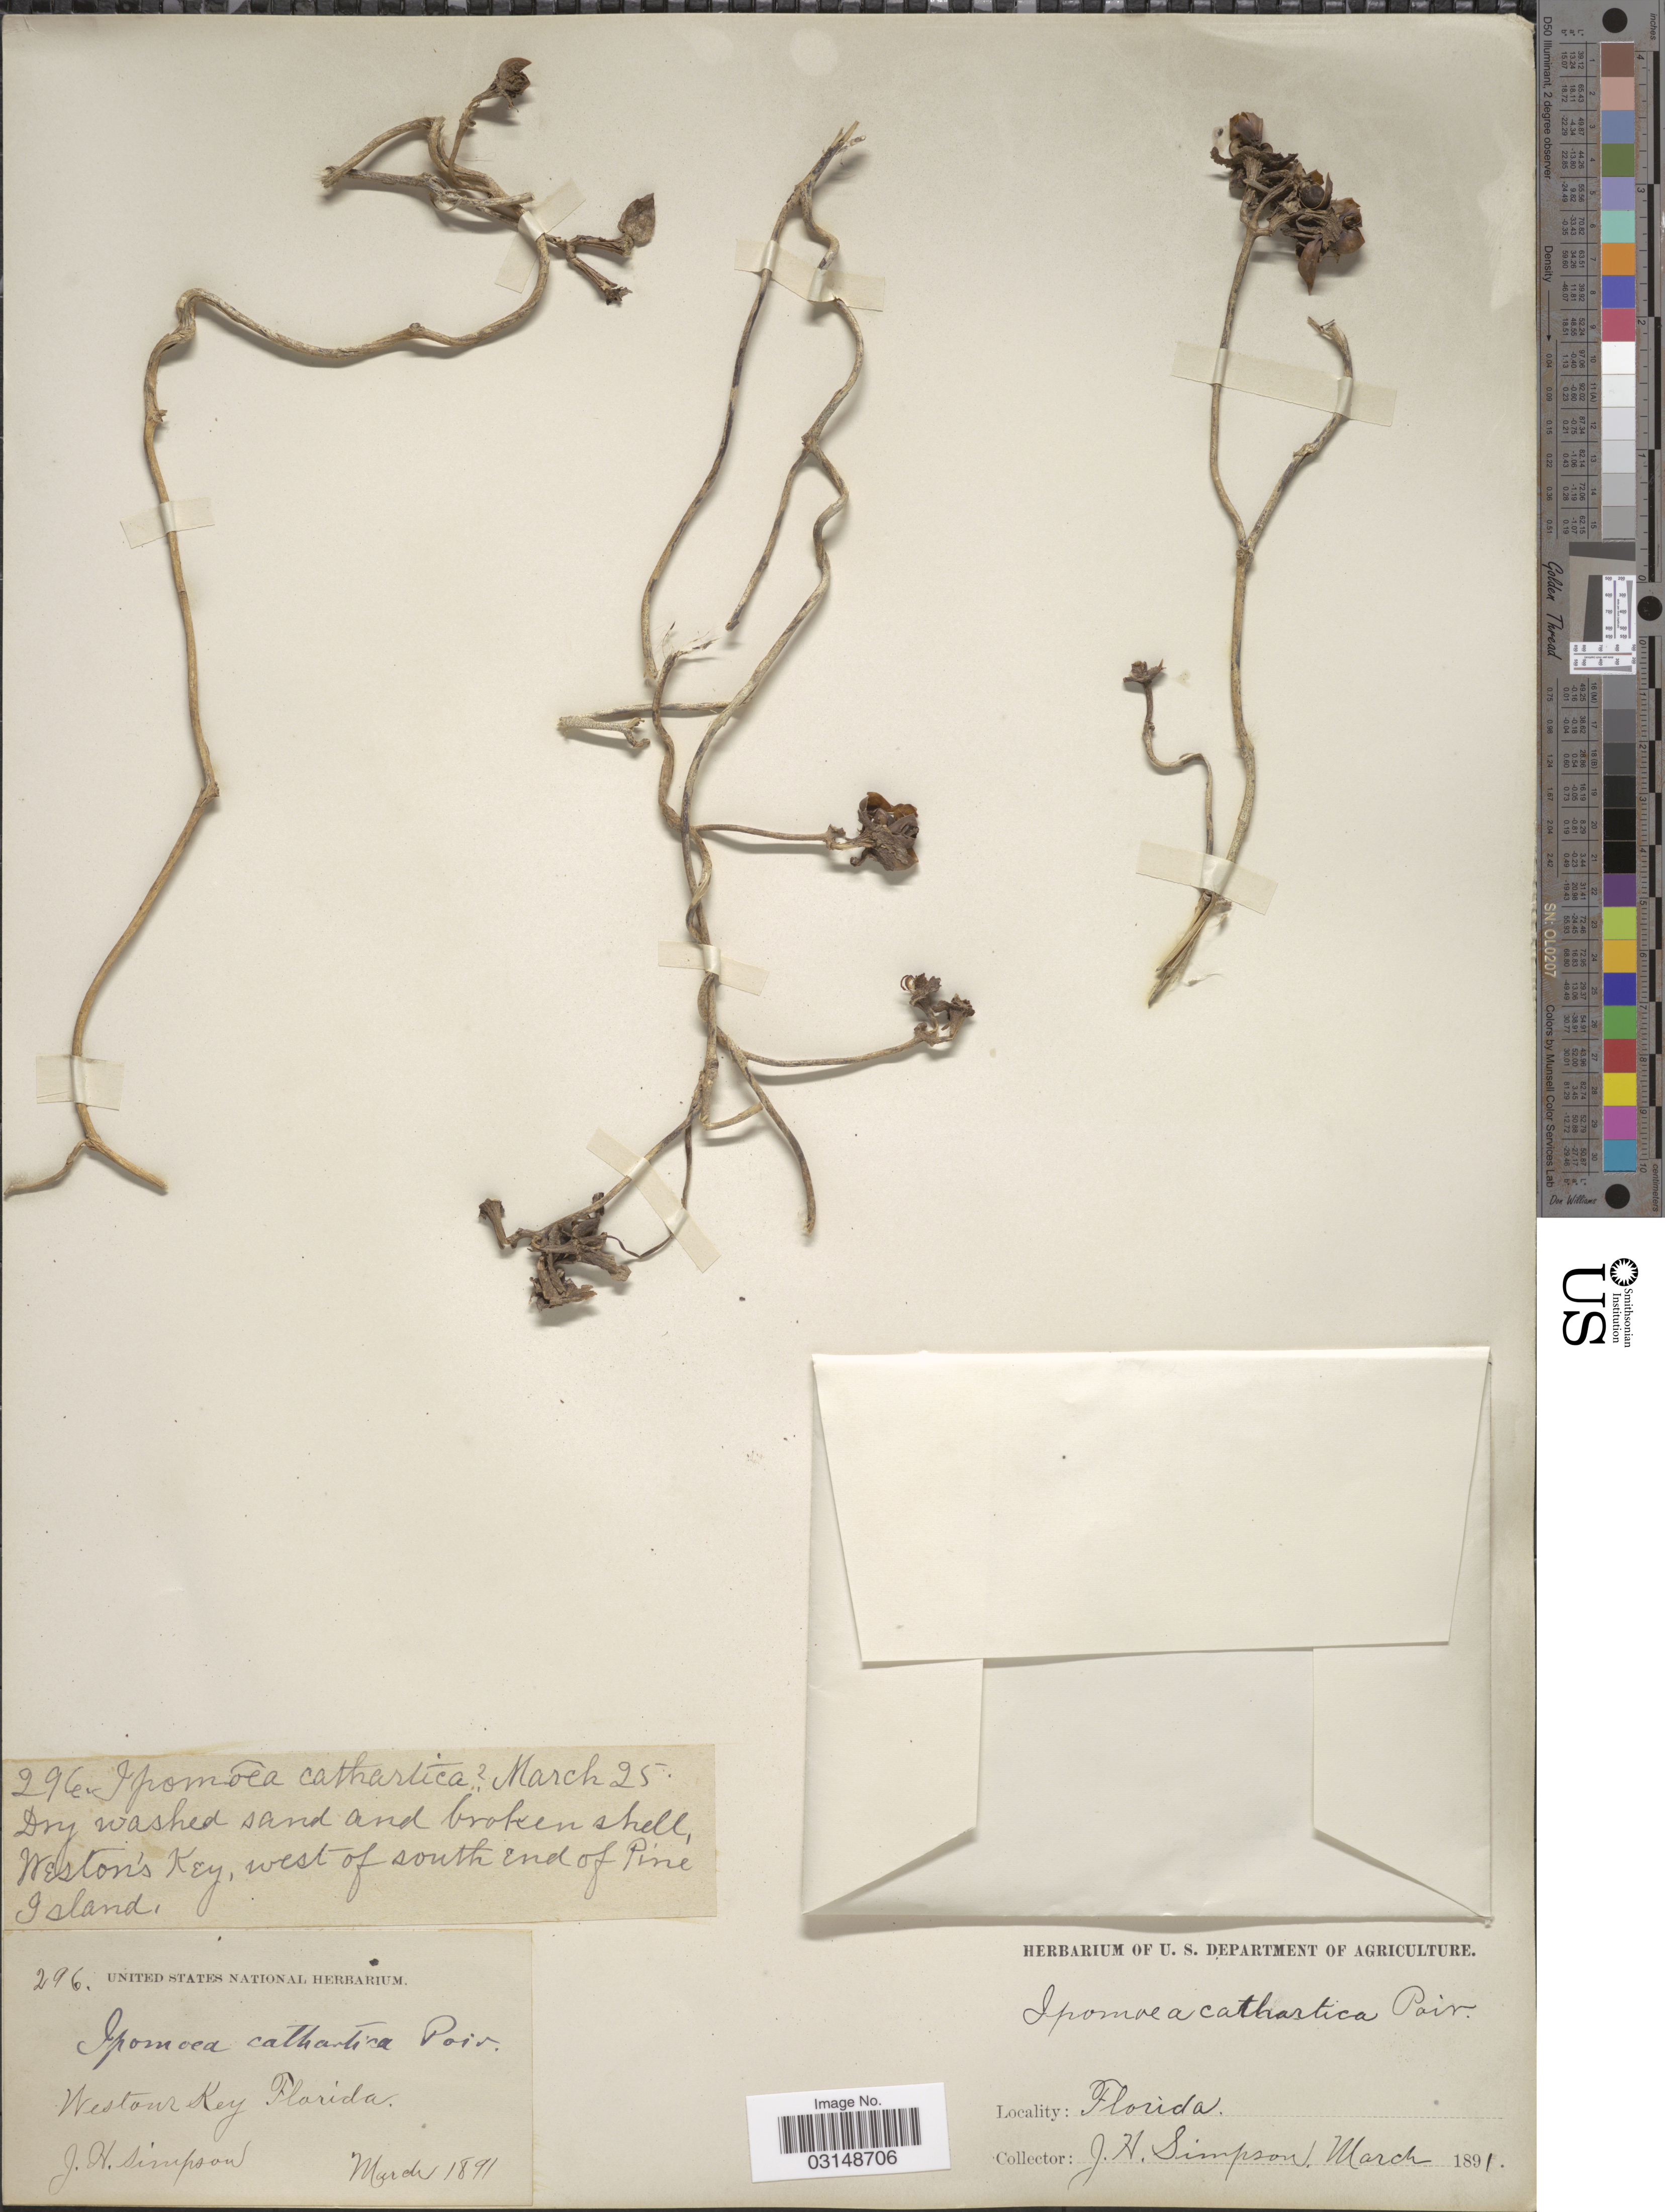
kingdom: Plantae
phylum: Tracheophyta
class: Magnoliopsida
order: Solanales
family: Convolvulaceae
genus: Ipomoea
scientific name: Ipomoea indica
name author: (Burm.) Merr.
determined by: Strong, Mark T., (BOT), Smithsonian Institution - National Museum of Natural History (UNITED STATES)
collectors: J. H. Simpson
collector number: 296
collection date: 1891-03-25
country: United States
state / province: Florida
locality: Weston's Key, west of south end of Pine Island.